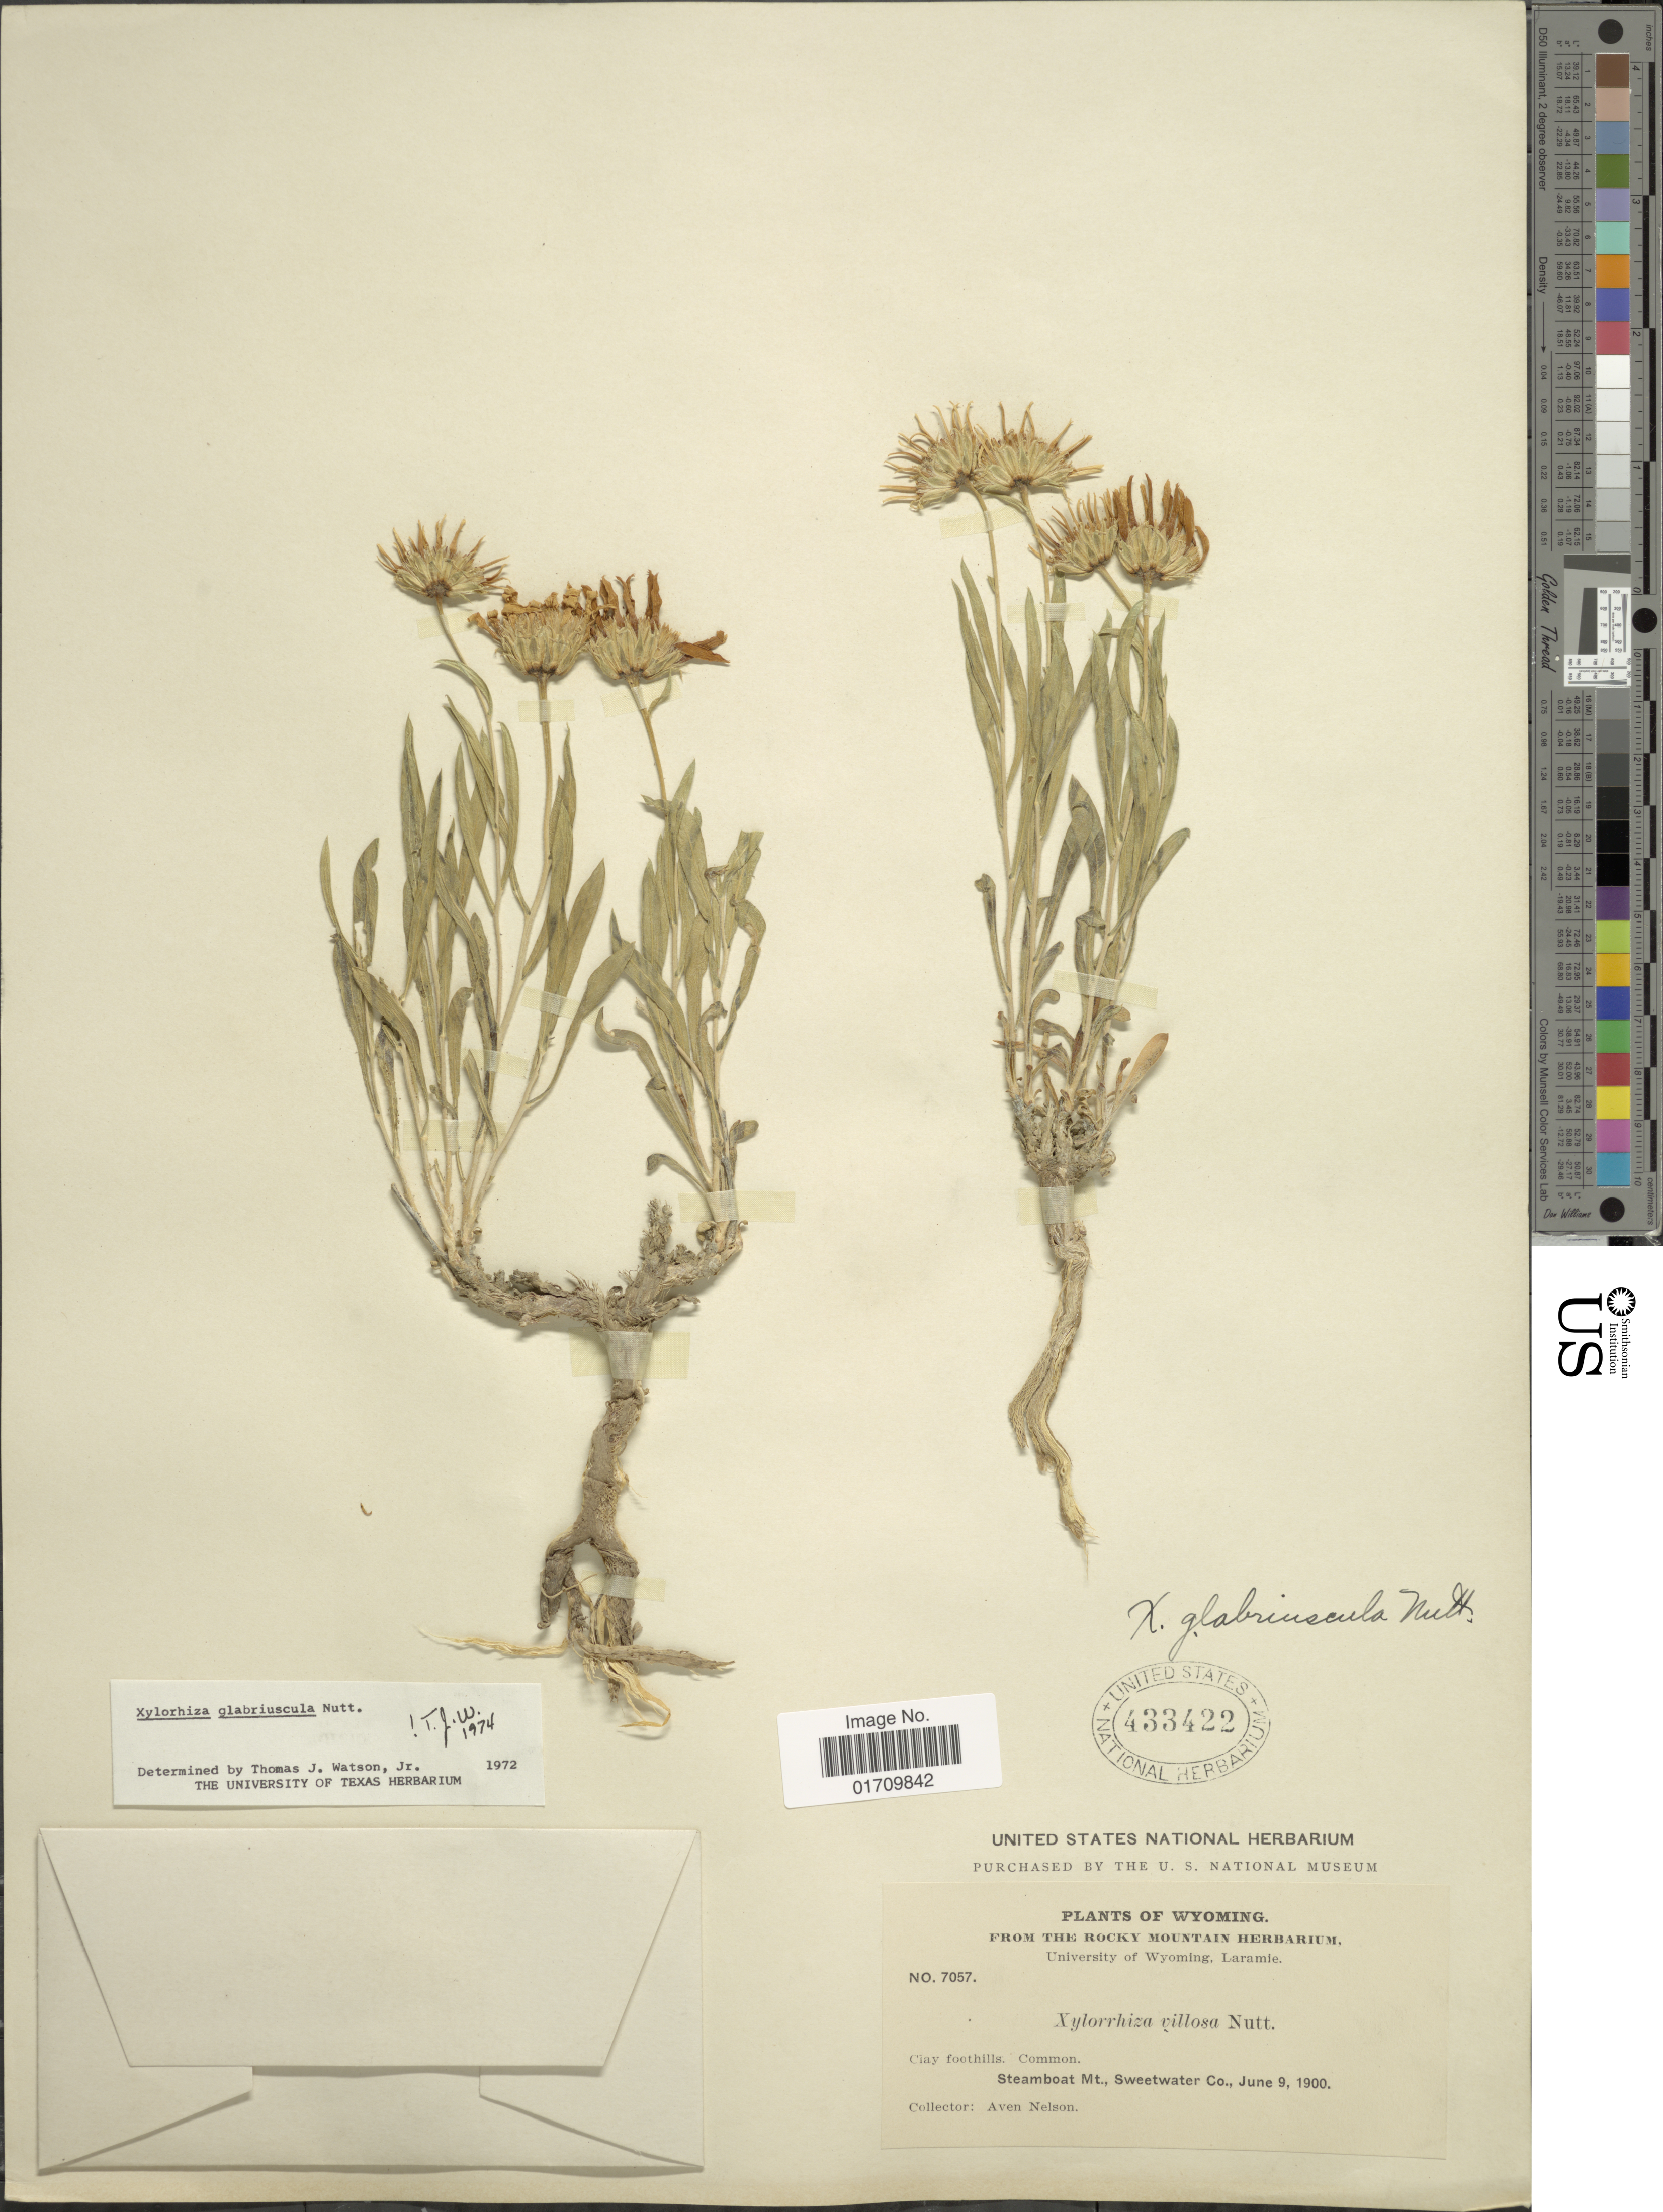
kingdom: Plantae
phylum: Tracheophyta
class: Magnoliopsida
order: Asterales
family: Asteraceae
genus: Xylorhiza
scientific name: Xylorhiza glabriuscula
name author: Nutt.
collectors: A. Nelson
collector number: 7057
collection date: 1900-06-09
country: United States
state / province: Wyoming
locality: Steamboat Mt., Sweetwater Co.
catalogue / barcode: US 433422